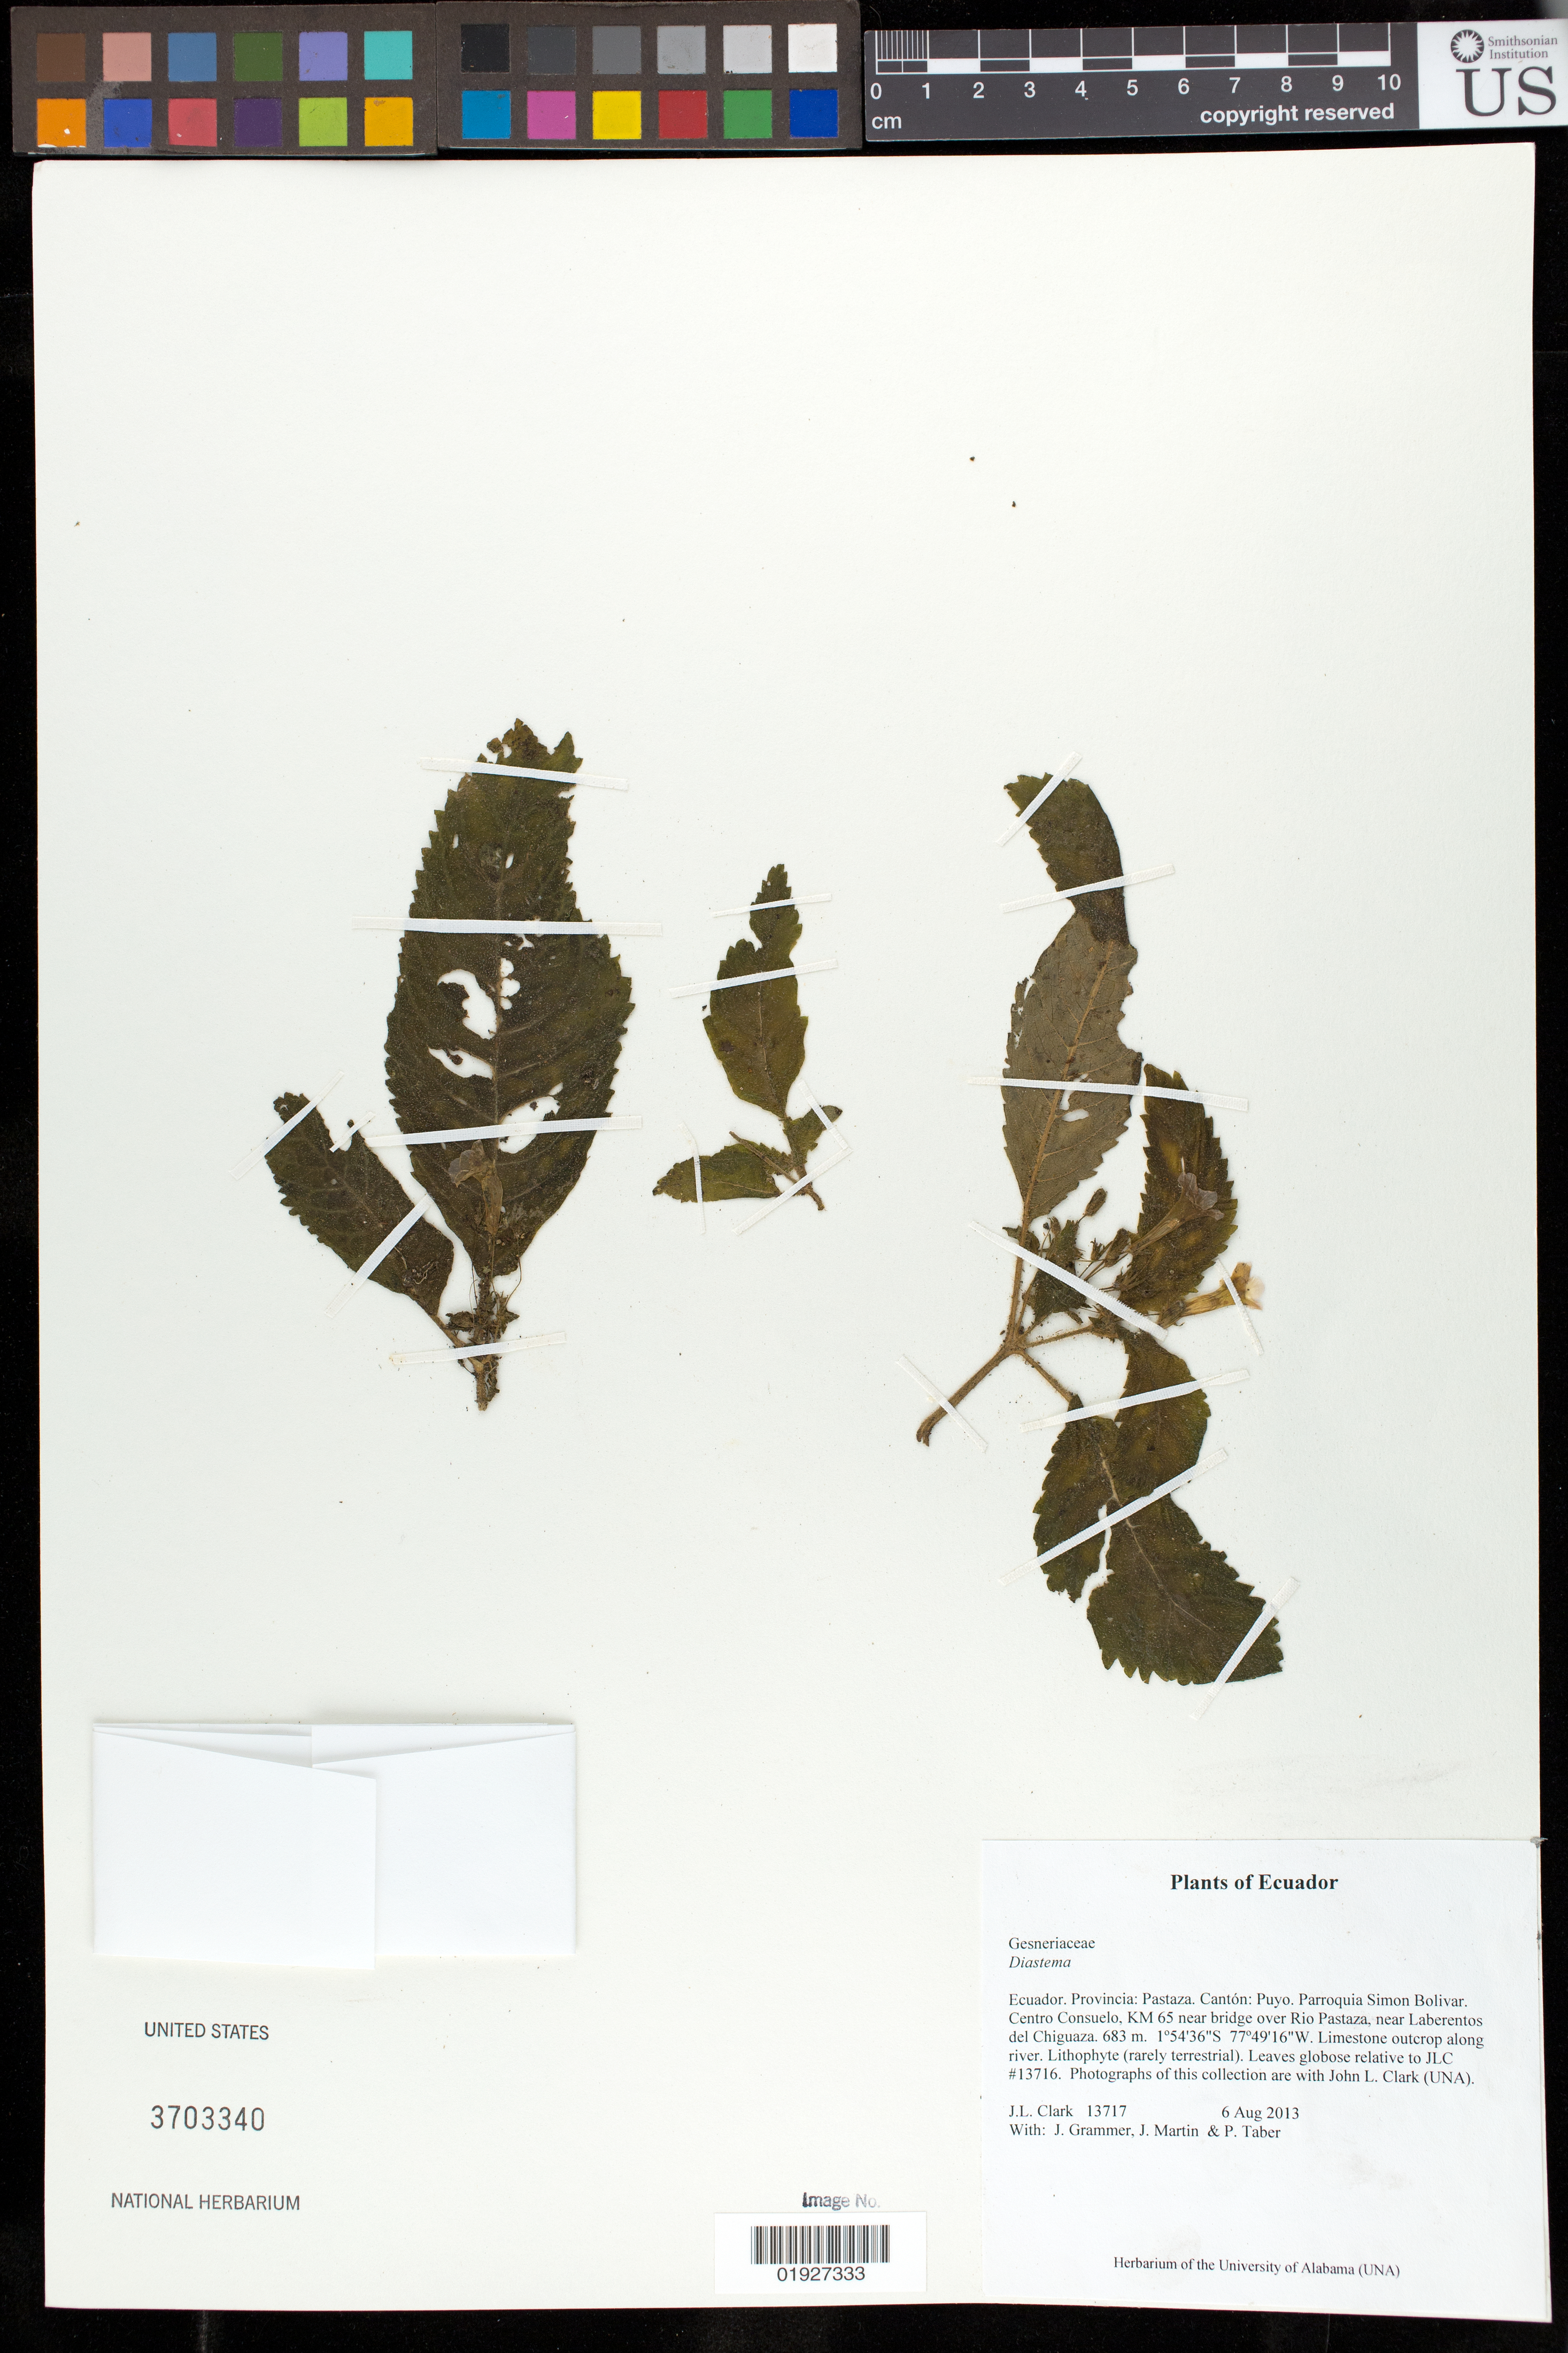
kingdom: Plantae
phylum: Tracheophyta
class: Magnoliopsida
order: Lamiales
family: Gesneriaceae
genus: Diastema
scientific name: Diastema sp.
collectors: J. L. Clark, J. Grammer, J. Martin & P. Taber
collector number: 13717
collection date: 2013-08-06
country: Ecuador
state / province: Pastaza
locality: Canton: Puyo. Parroquia Simon Bolivar. Centro Consuelo, KM 65 near bridge over Rio Pastaza, near Laberentos del Chiguaza.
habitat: Limestone outcrop along river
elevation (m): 683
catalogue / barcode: US 3703340